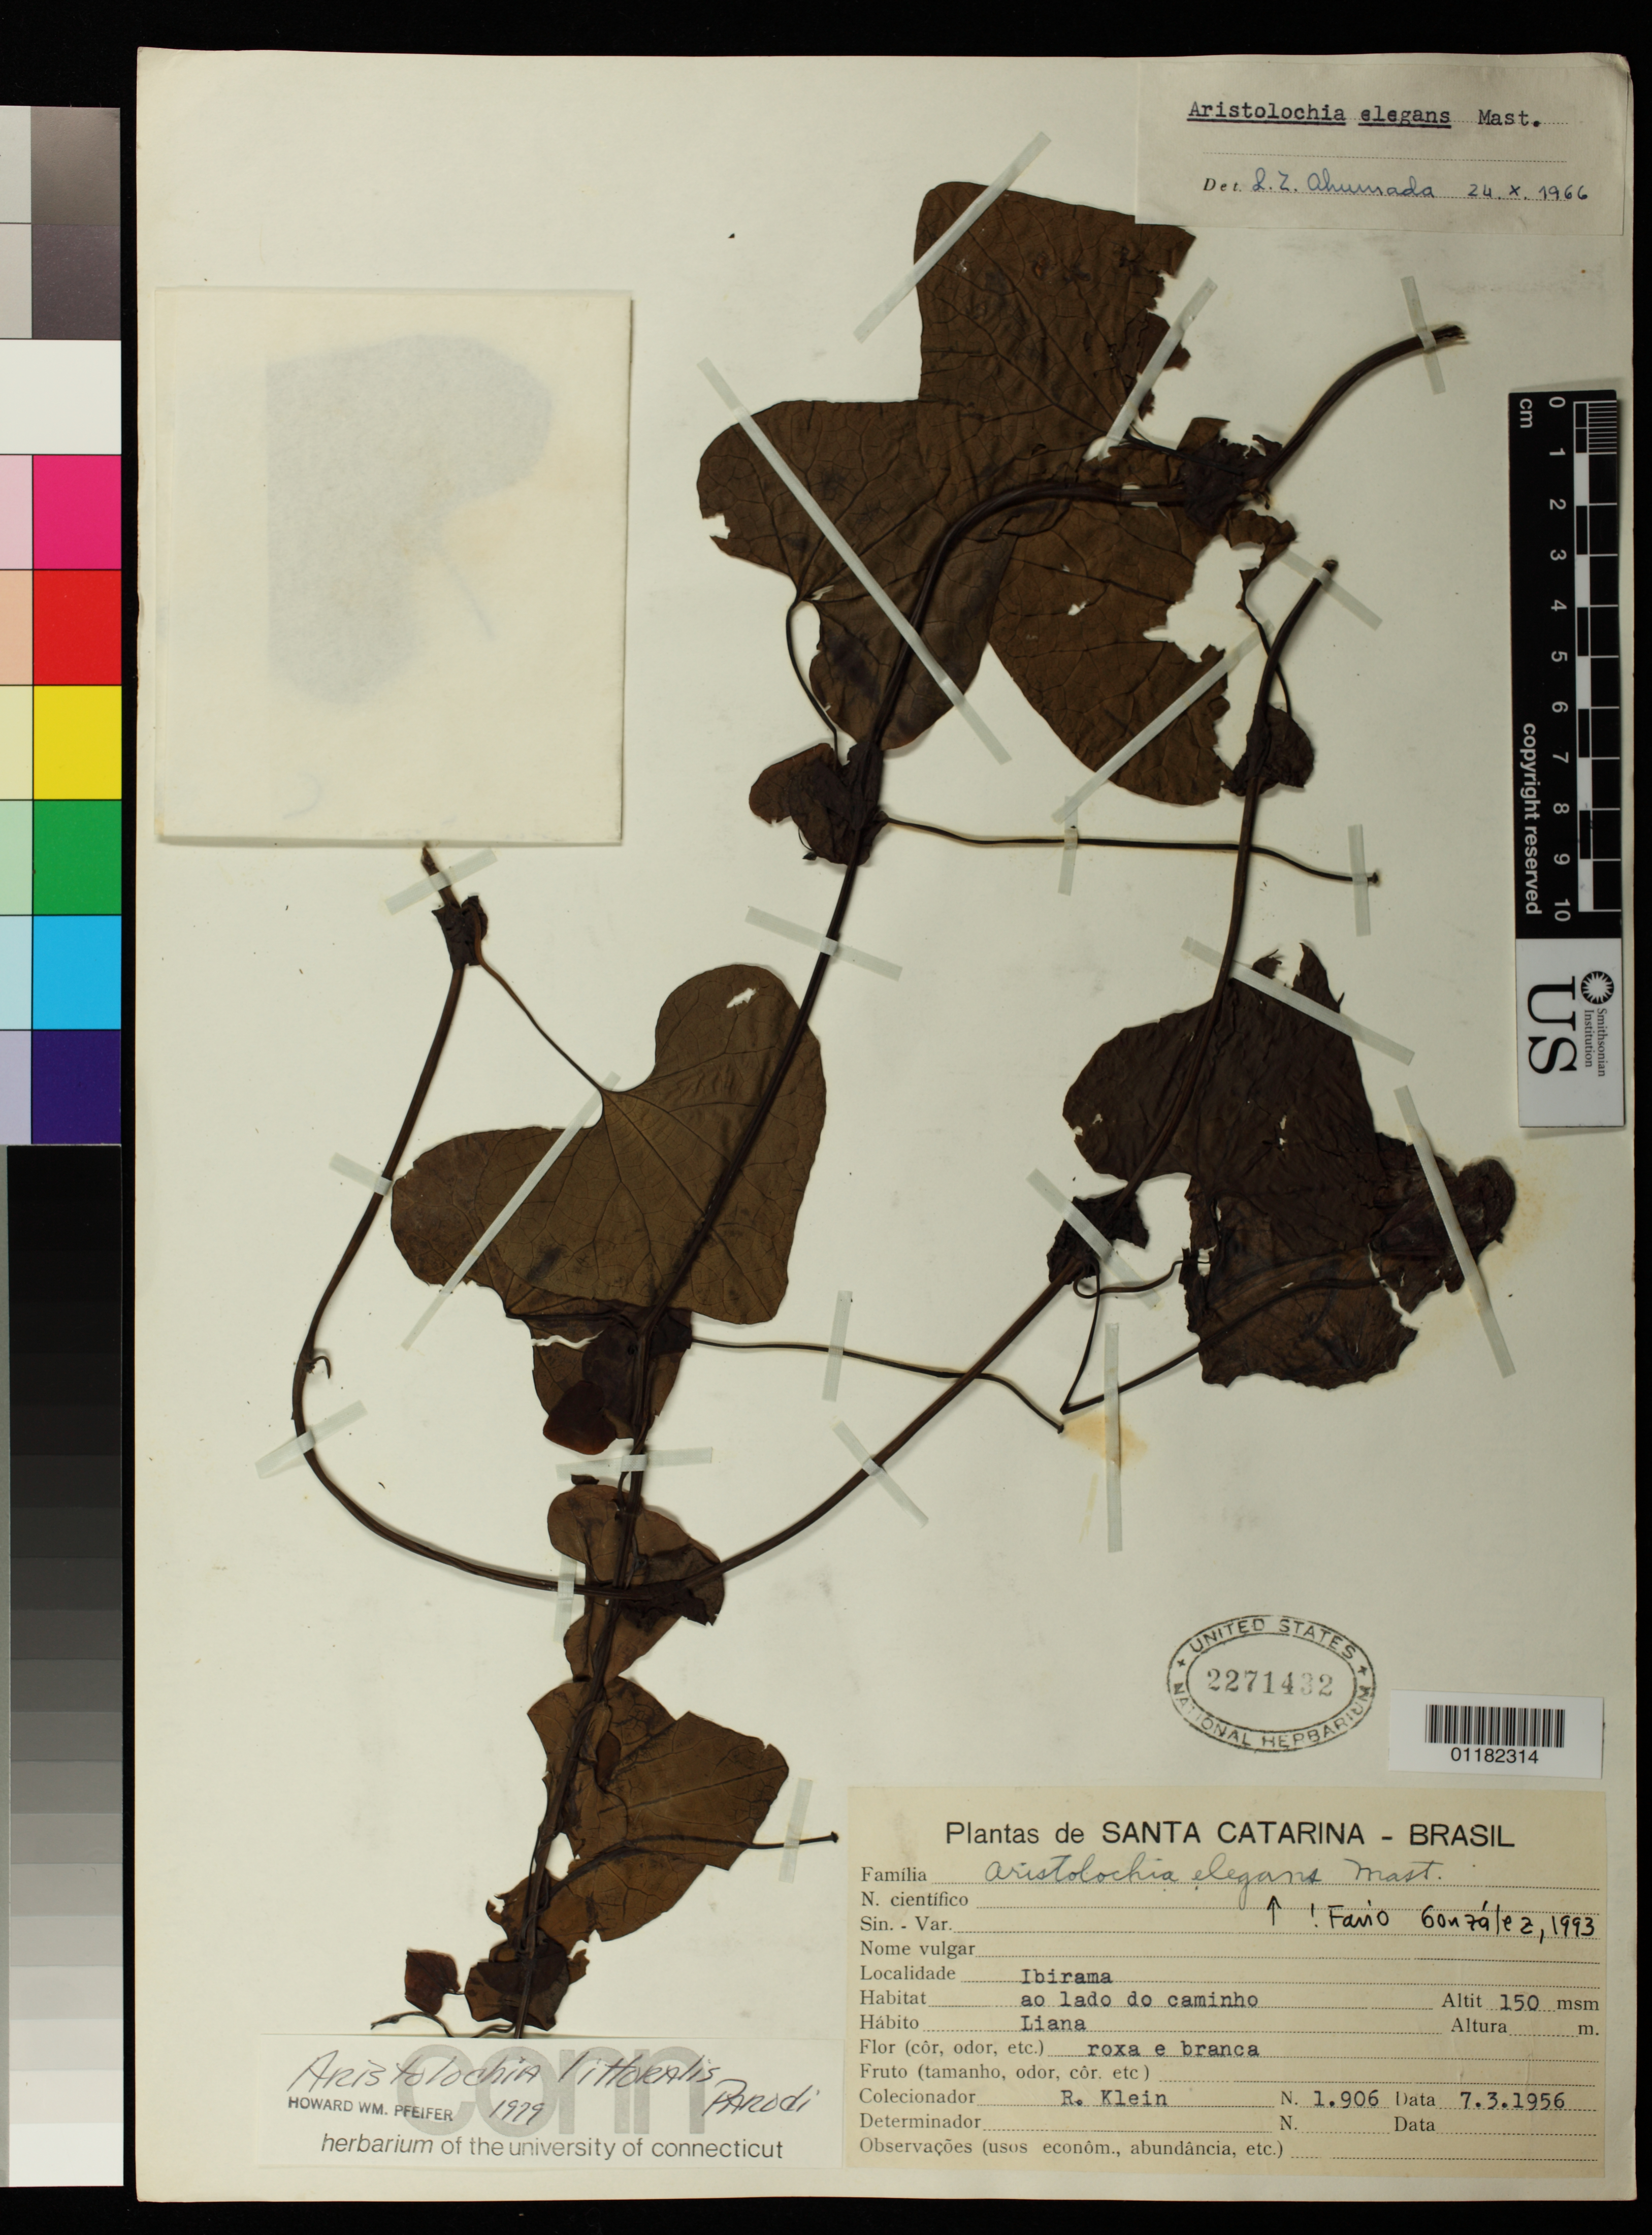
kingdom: Plantae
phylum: Tracheophyta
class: Magnoliopsida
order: Piperales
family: Aristolochiaceae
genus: Aristolochia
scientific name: Aristolochia elegans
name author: Mast.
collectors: R. M. Klein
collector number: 1906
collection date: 1956-03-07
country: Brazil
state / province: Santa Catarina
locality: Ibirama ao lado do cominho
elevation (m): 150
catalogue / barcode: US 2271432